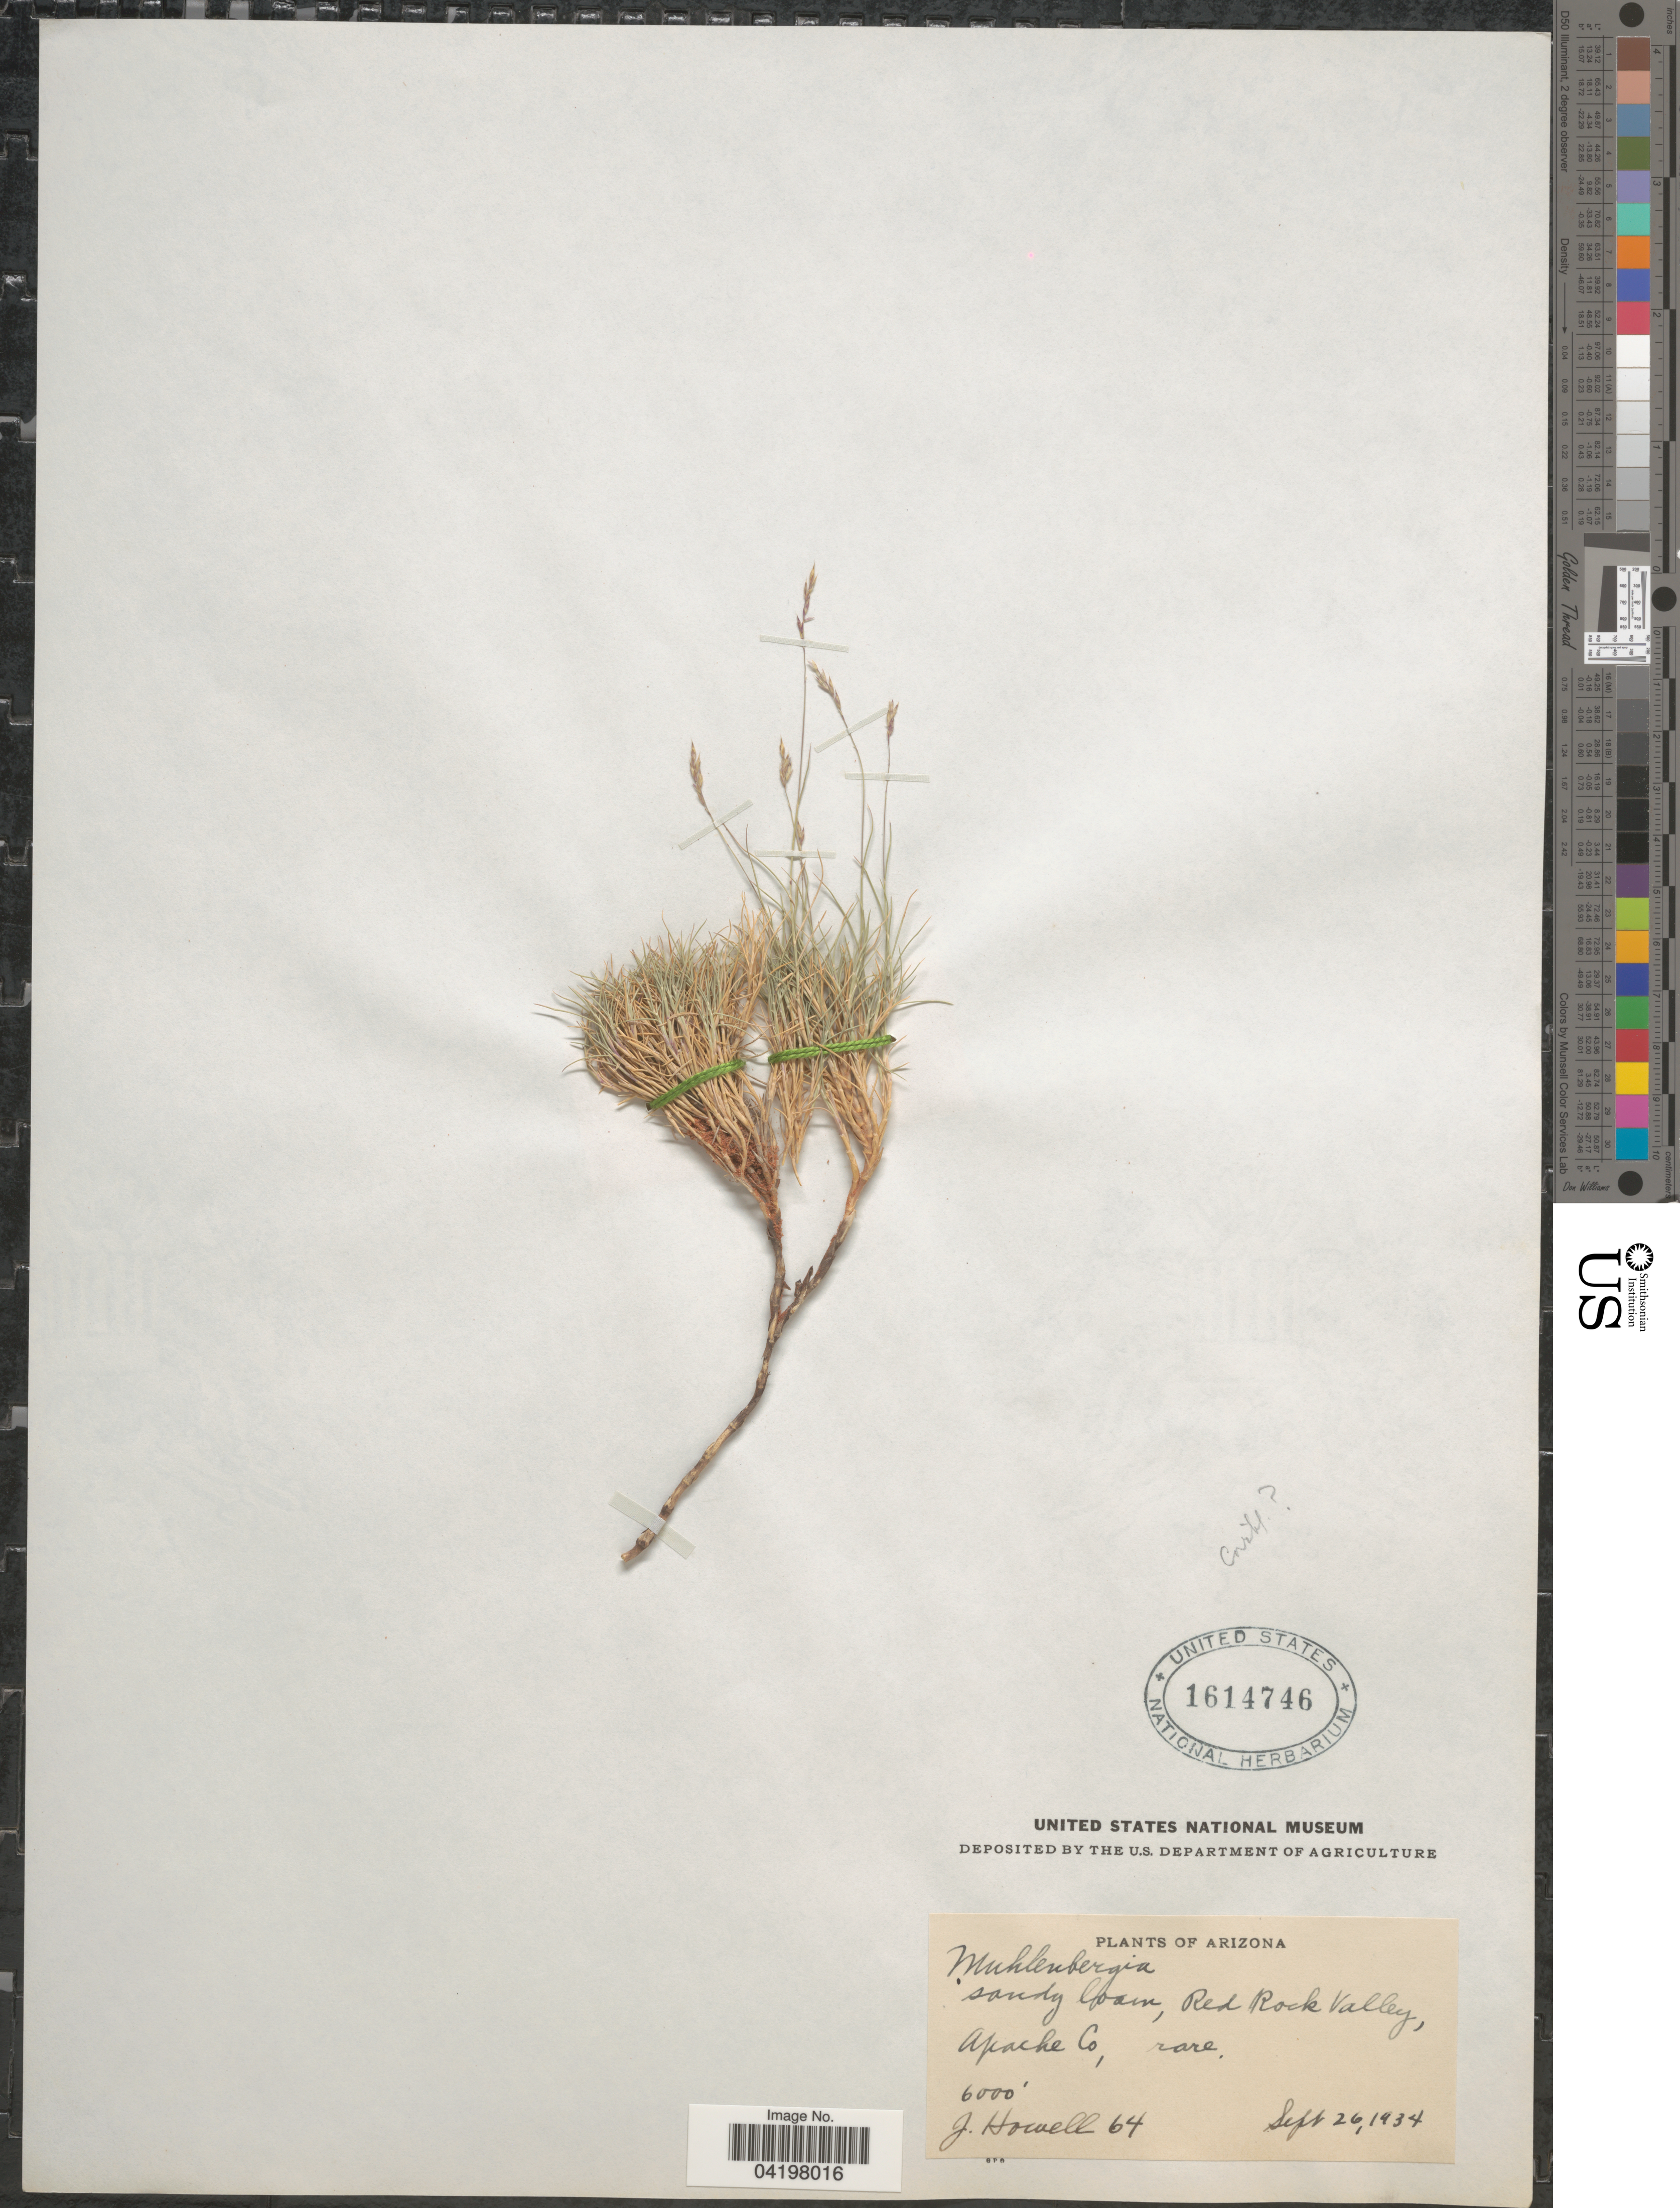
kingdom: Plantae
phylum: Tracheophyta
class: Liliopsida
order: Poales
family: Poaceae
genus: Muhlenbergia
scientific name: Muhlenbergia thurberi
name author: (Scribn.) Rydb.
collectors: J. Howell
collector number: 64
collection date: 1934-09-26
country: United States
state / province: Arizona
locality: Red Rock Valley, Apache Co.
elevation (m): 1829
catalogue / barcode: US 1614746